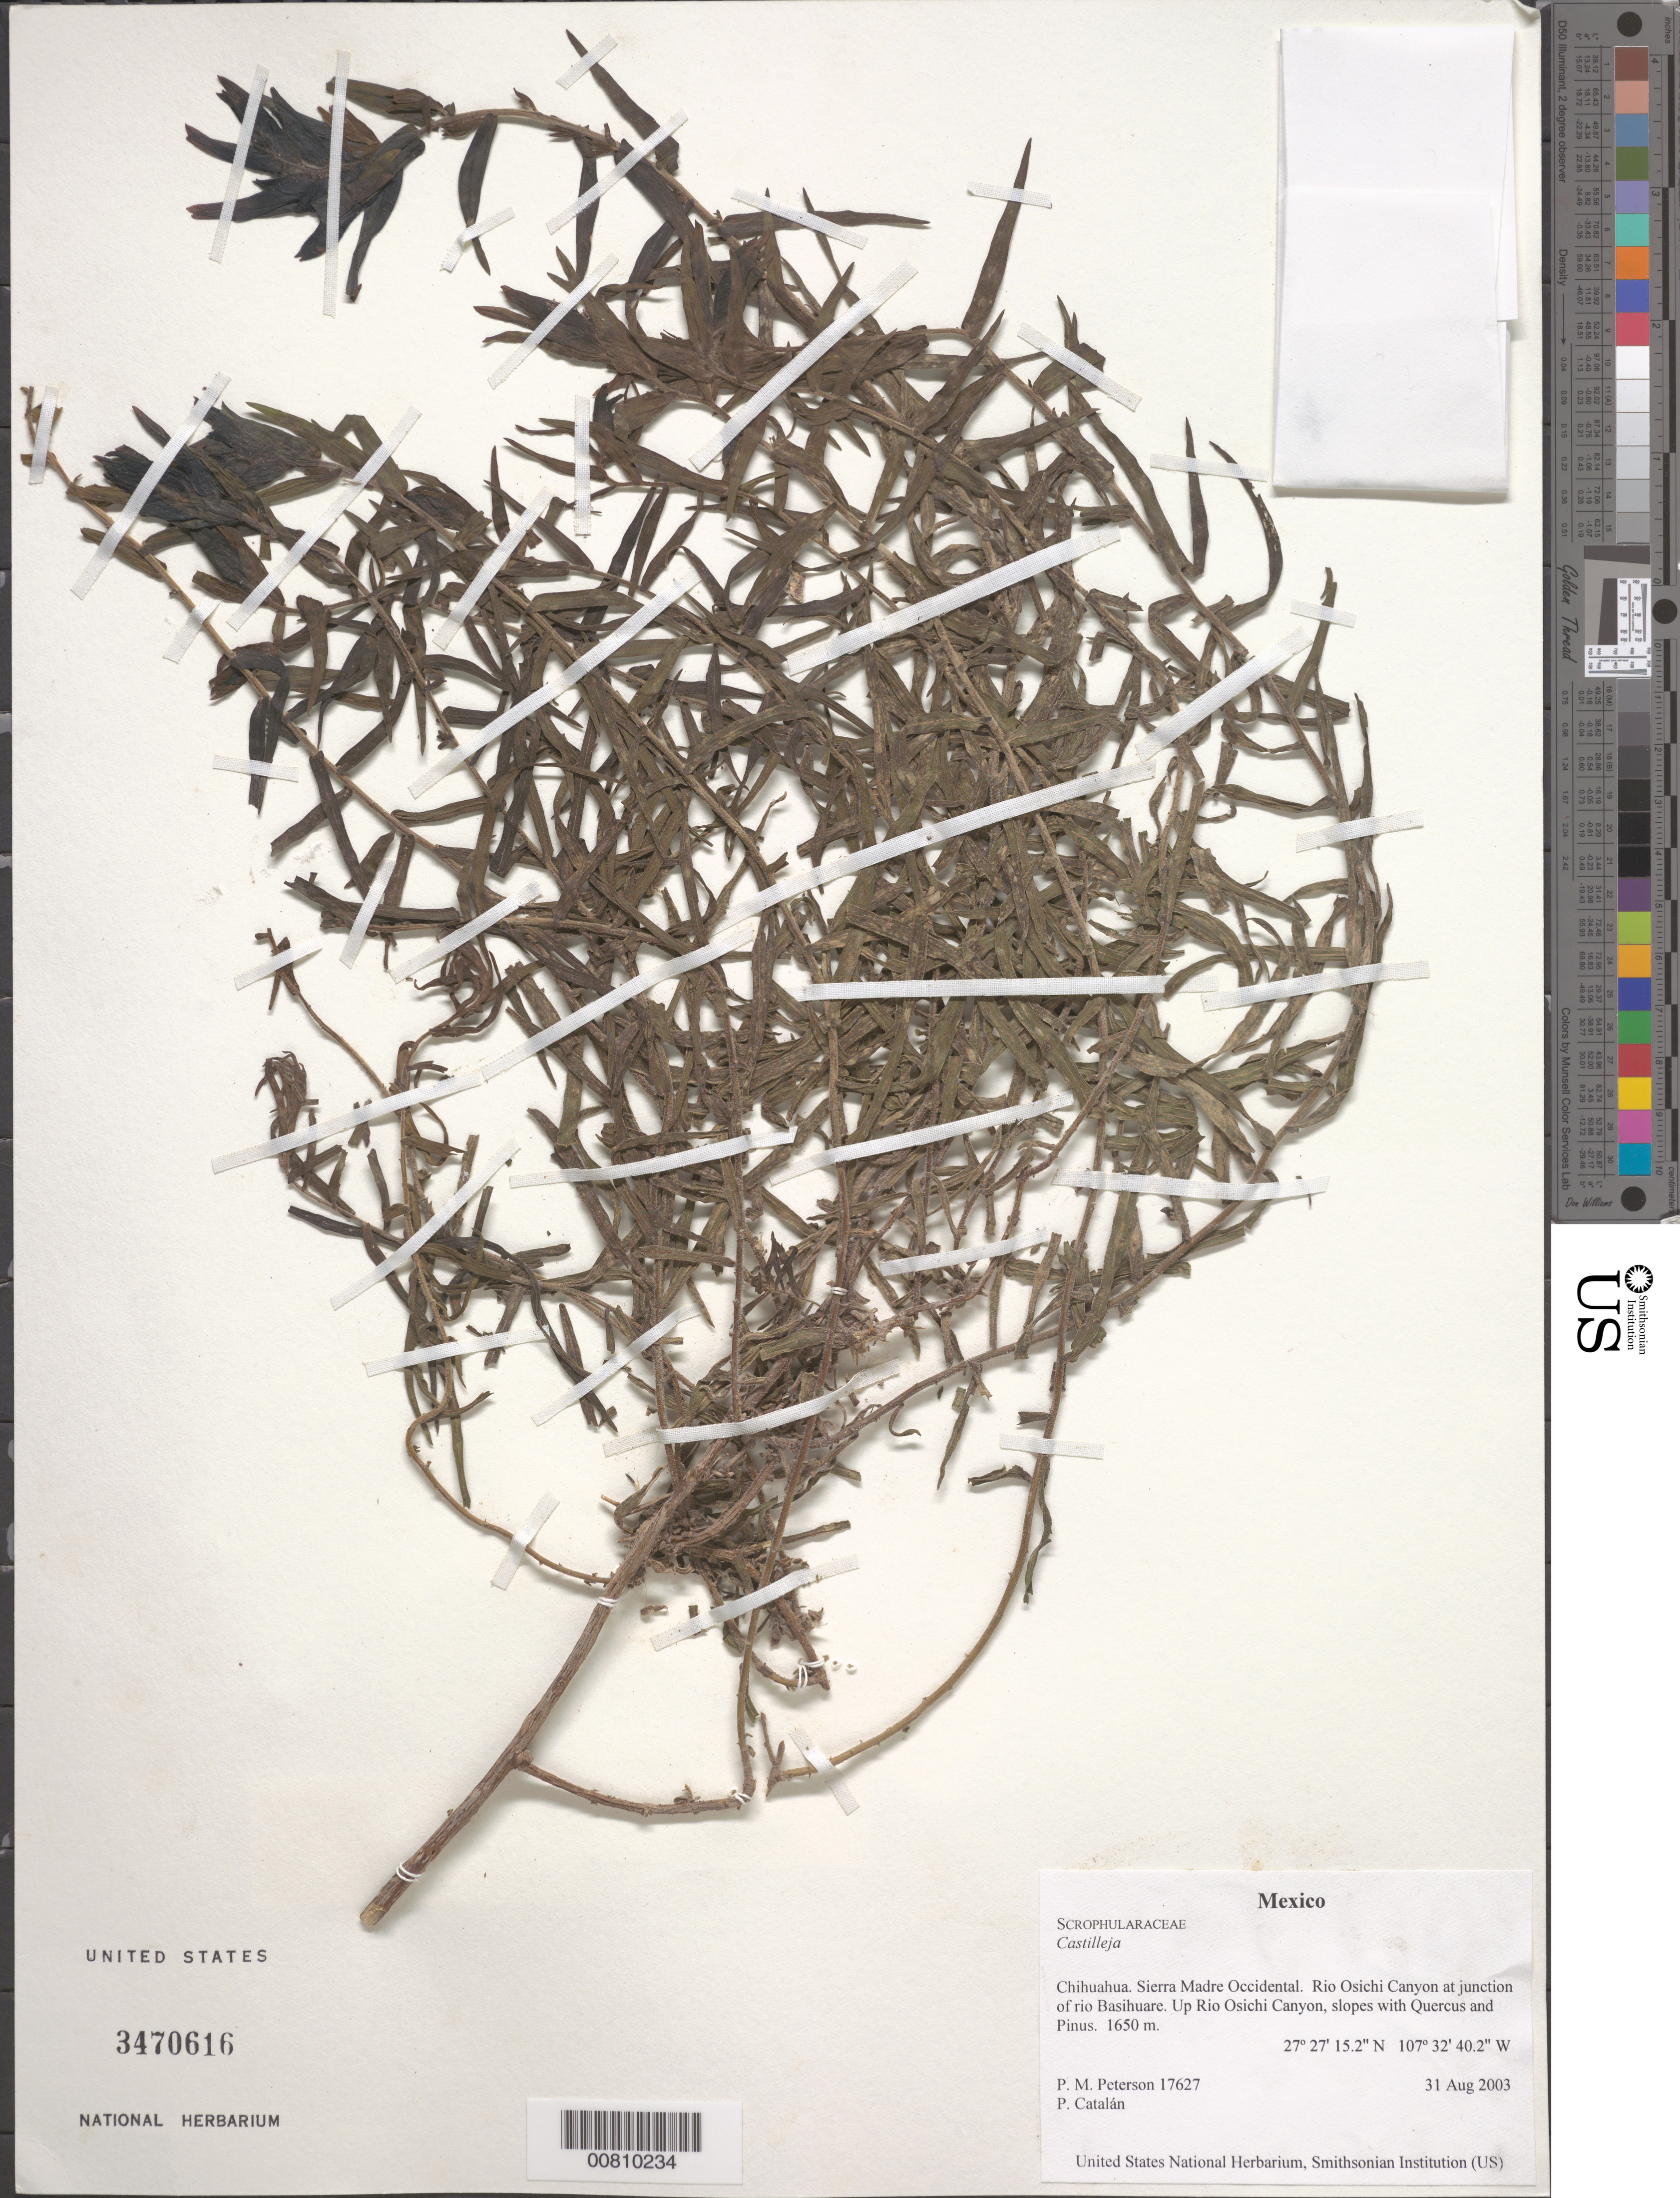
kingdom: Plantae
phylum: Tracheophyta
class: Magnoliopsida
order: Lamiales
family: Orobanchaceae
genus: Castilleja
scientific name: Castilleja sp.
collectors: P. M. Peterson & P. Catalán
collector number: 17627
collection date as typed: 31 Aug 2003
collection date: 2003-08-31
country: Mexico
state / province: Chihuahua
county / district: Sierra Madre Occidental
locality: Rio Osichi Canyon at junction of rio Basihuare. Up Rio Osichi Canyon, slopes with Quercus and Pinus.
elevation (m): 1650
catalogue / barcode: US 3470616